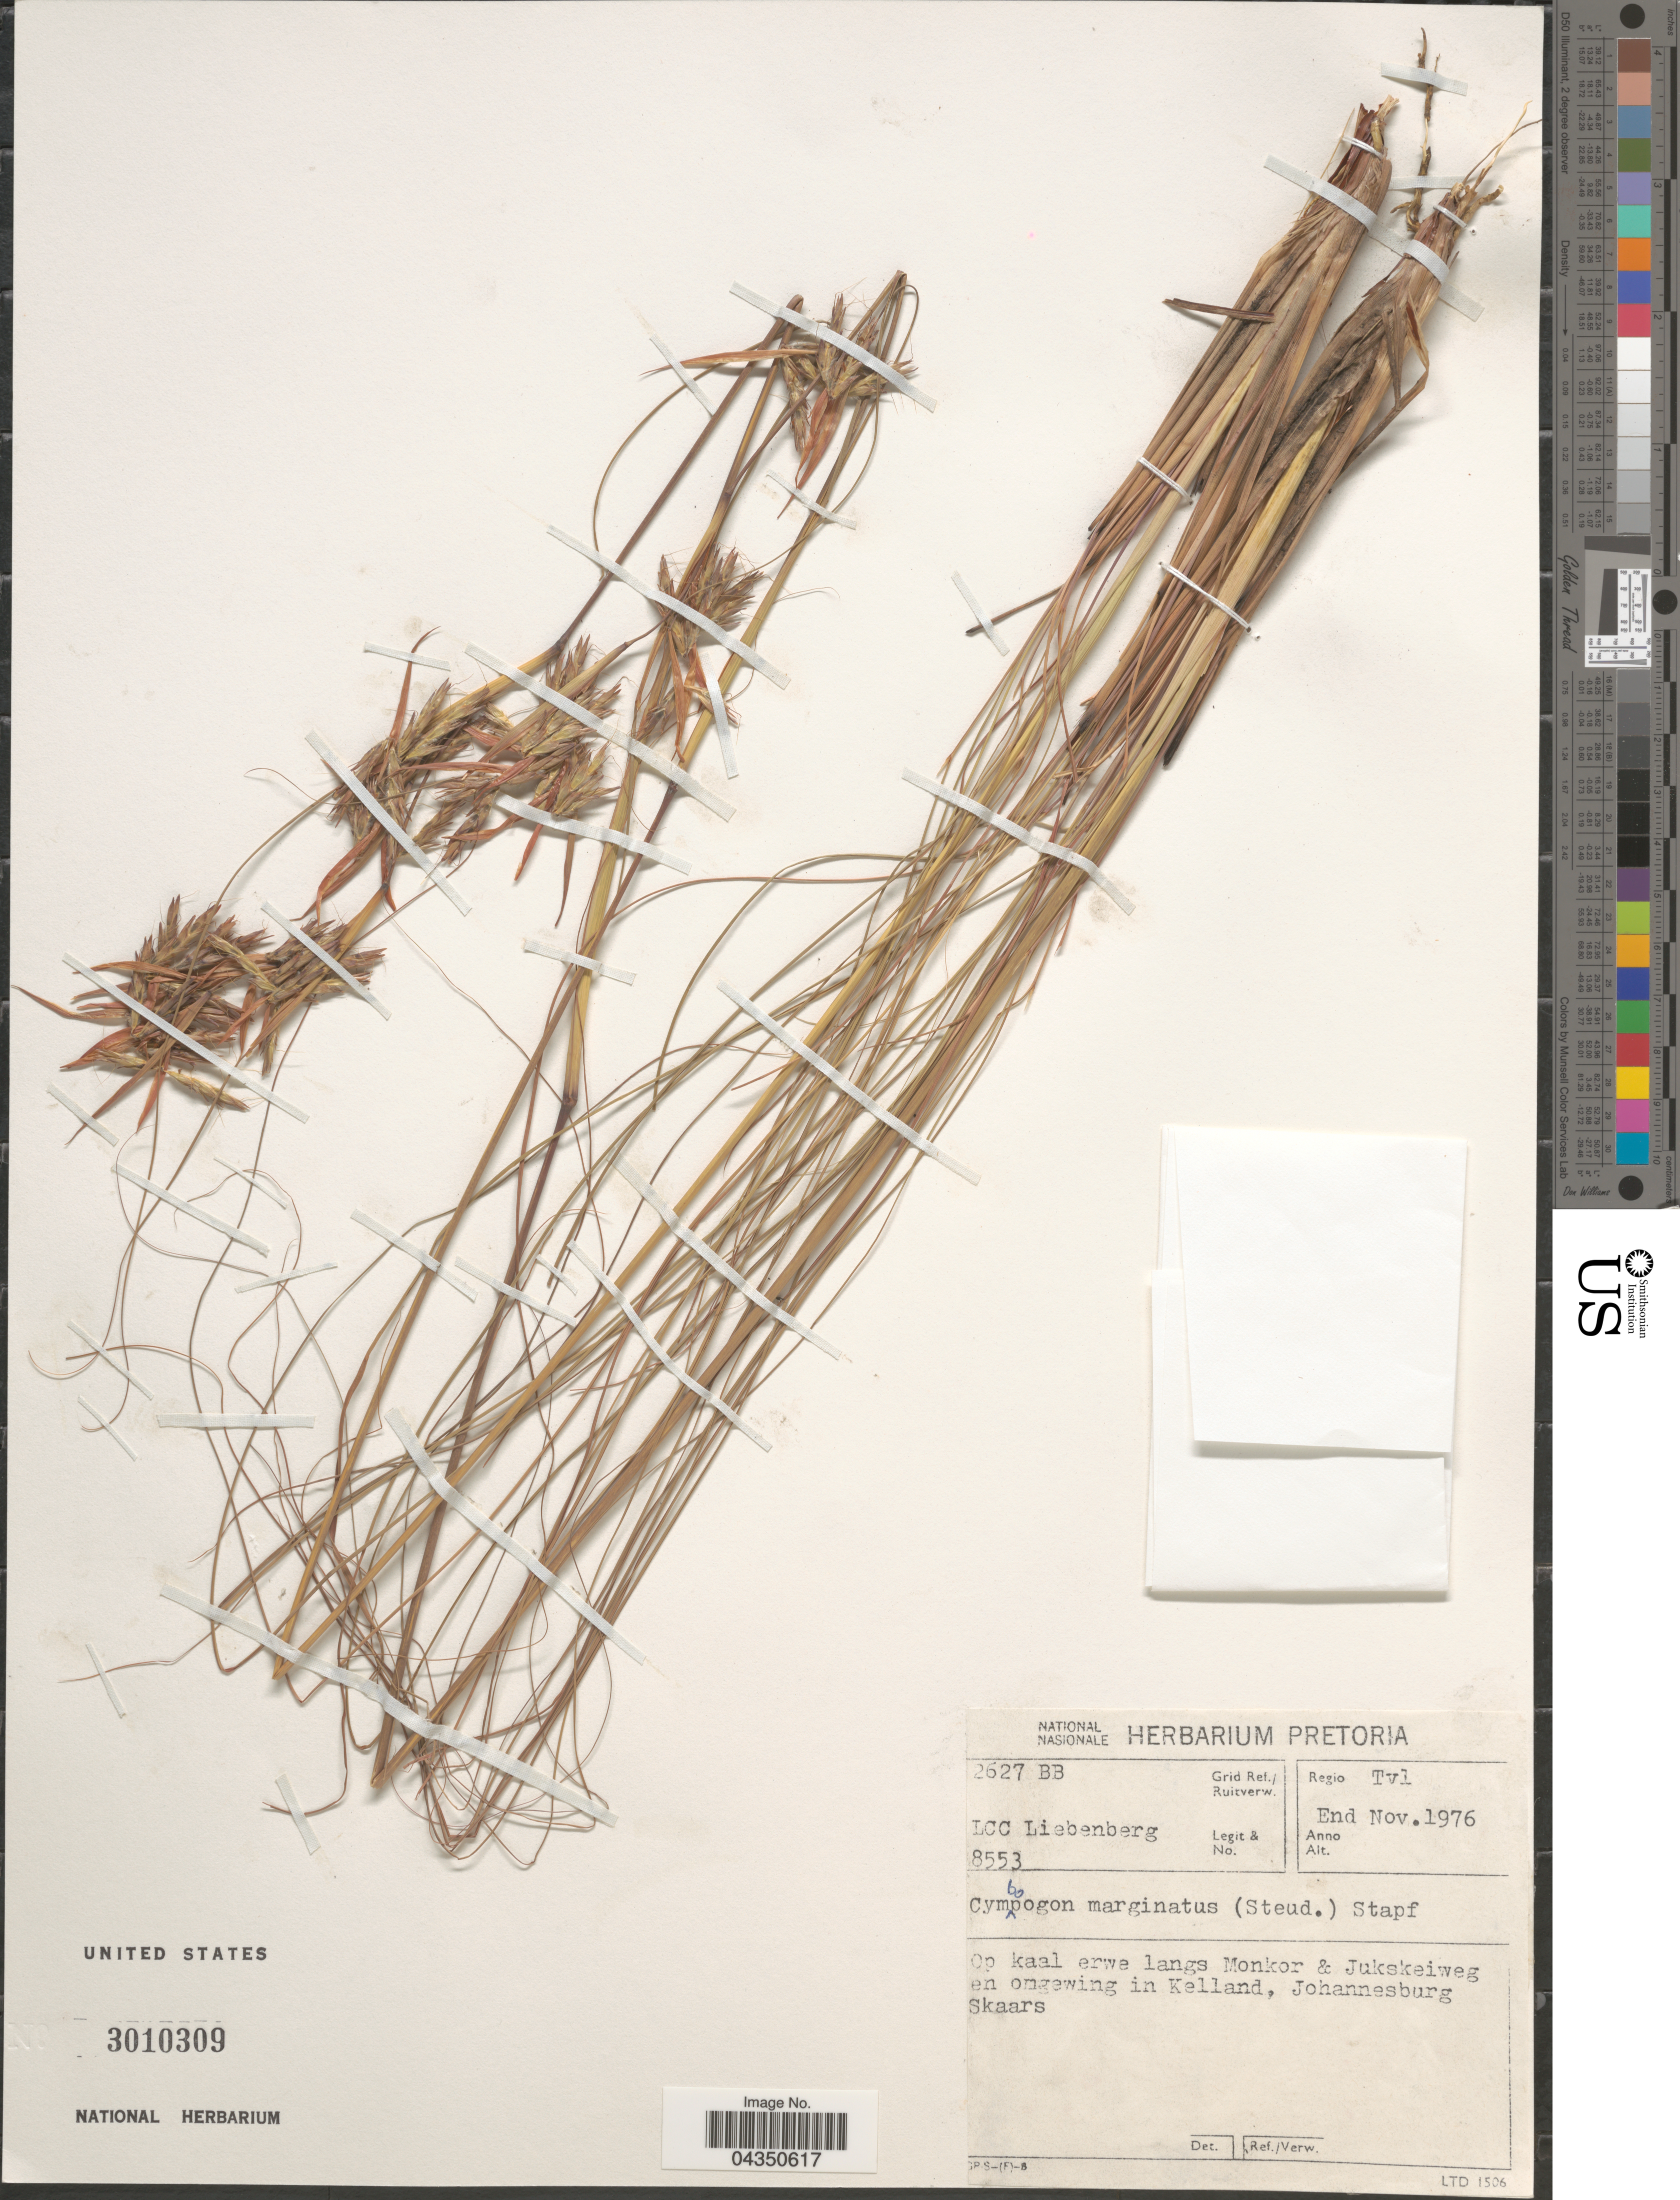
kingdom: Plantae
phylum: Tracheophyta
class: Liliopsida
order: Poales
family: Poaceae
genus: Cymbopogon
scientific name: Cymbopogon marginatus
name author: Stapf ex Burtt Davy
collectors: L. Liebenberg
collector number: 8553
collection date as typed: End Nov. 1976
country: South Africa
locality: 2627 BB Grid Ref./Ruitverw. Regio Tvl. Op kaal erwe langs Monkor & Jukskeiweg en omgewing in Kelland, Johannesburg Skaars.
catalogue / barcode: US 3010309